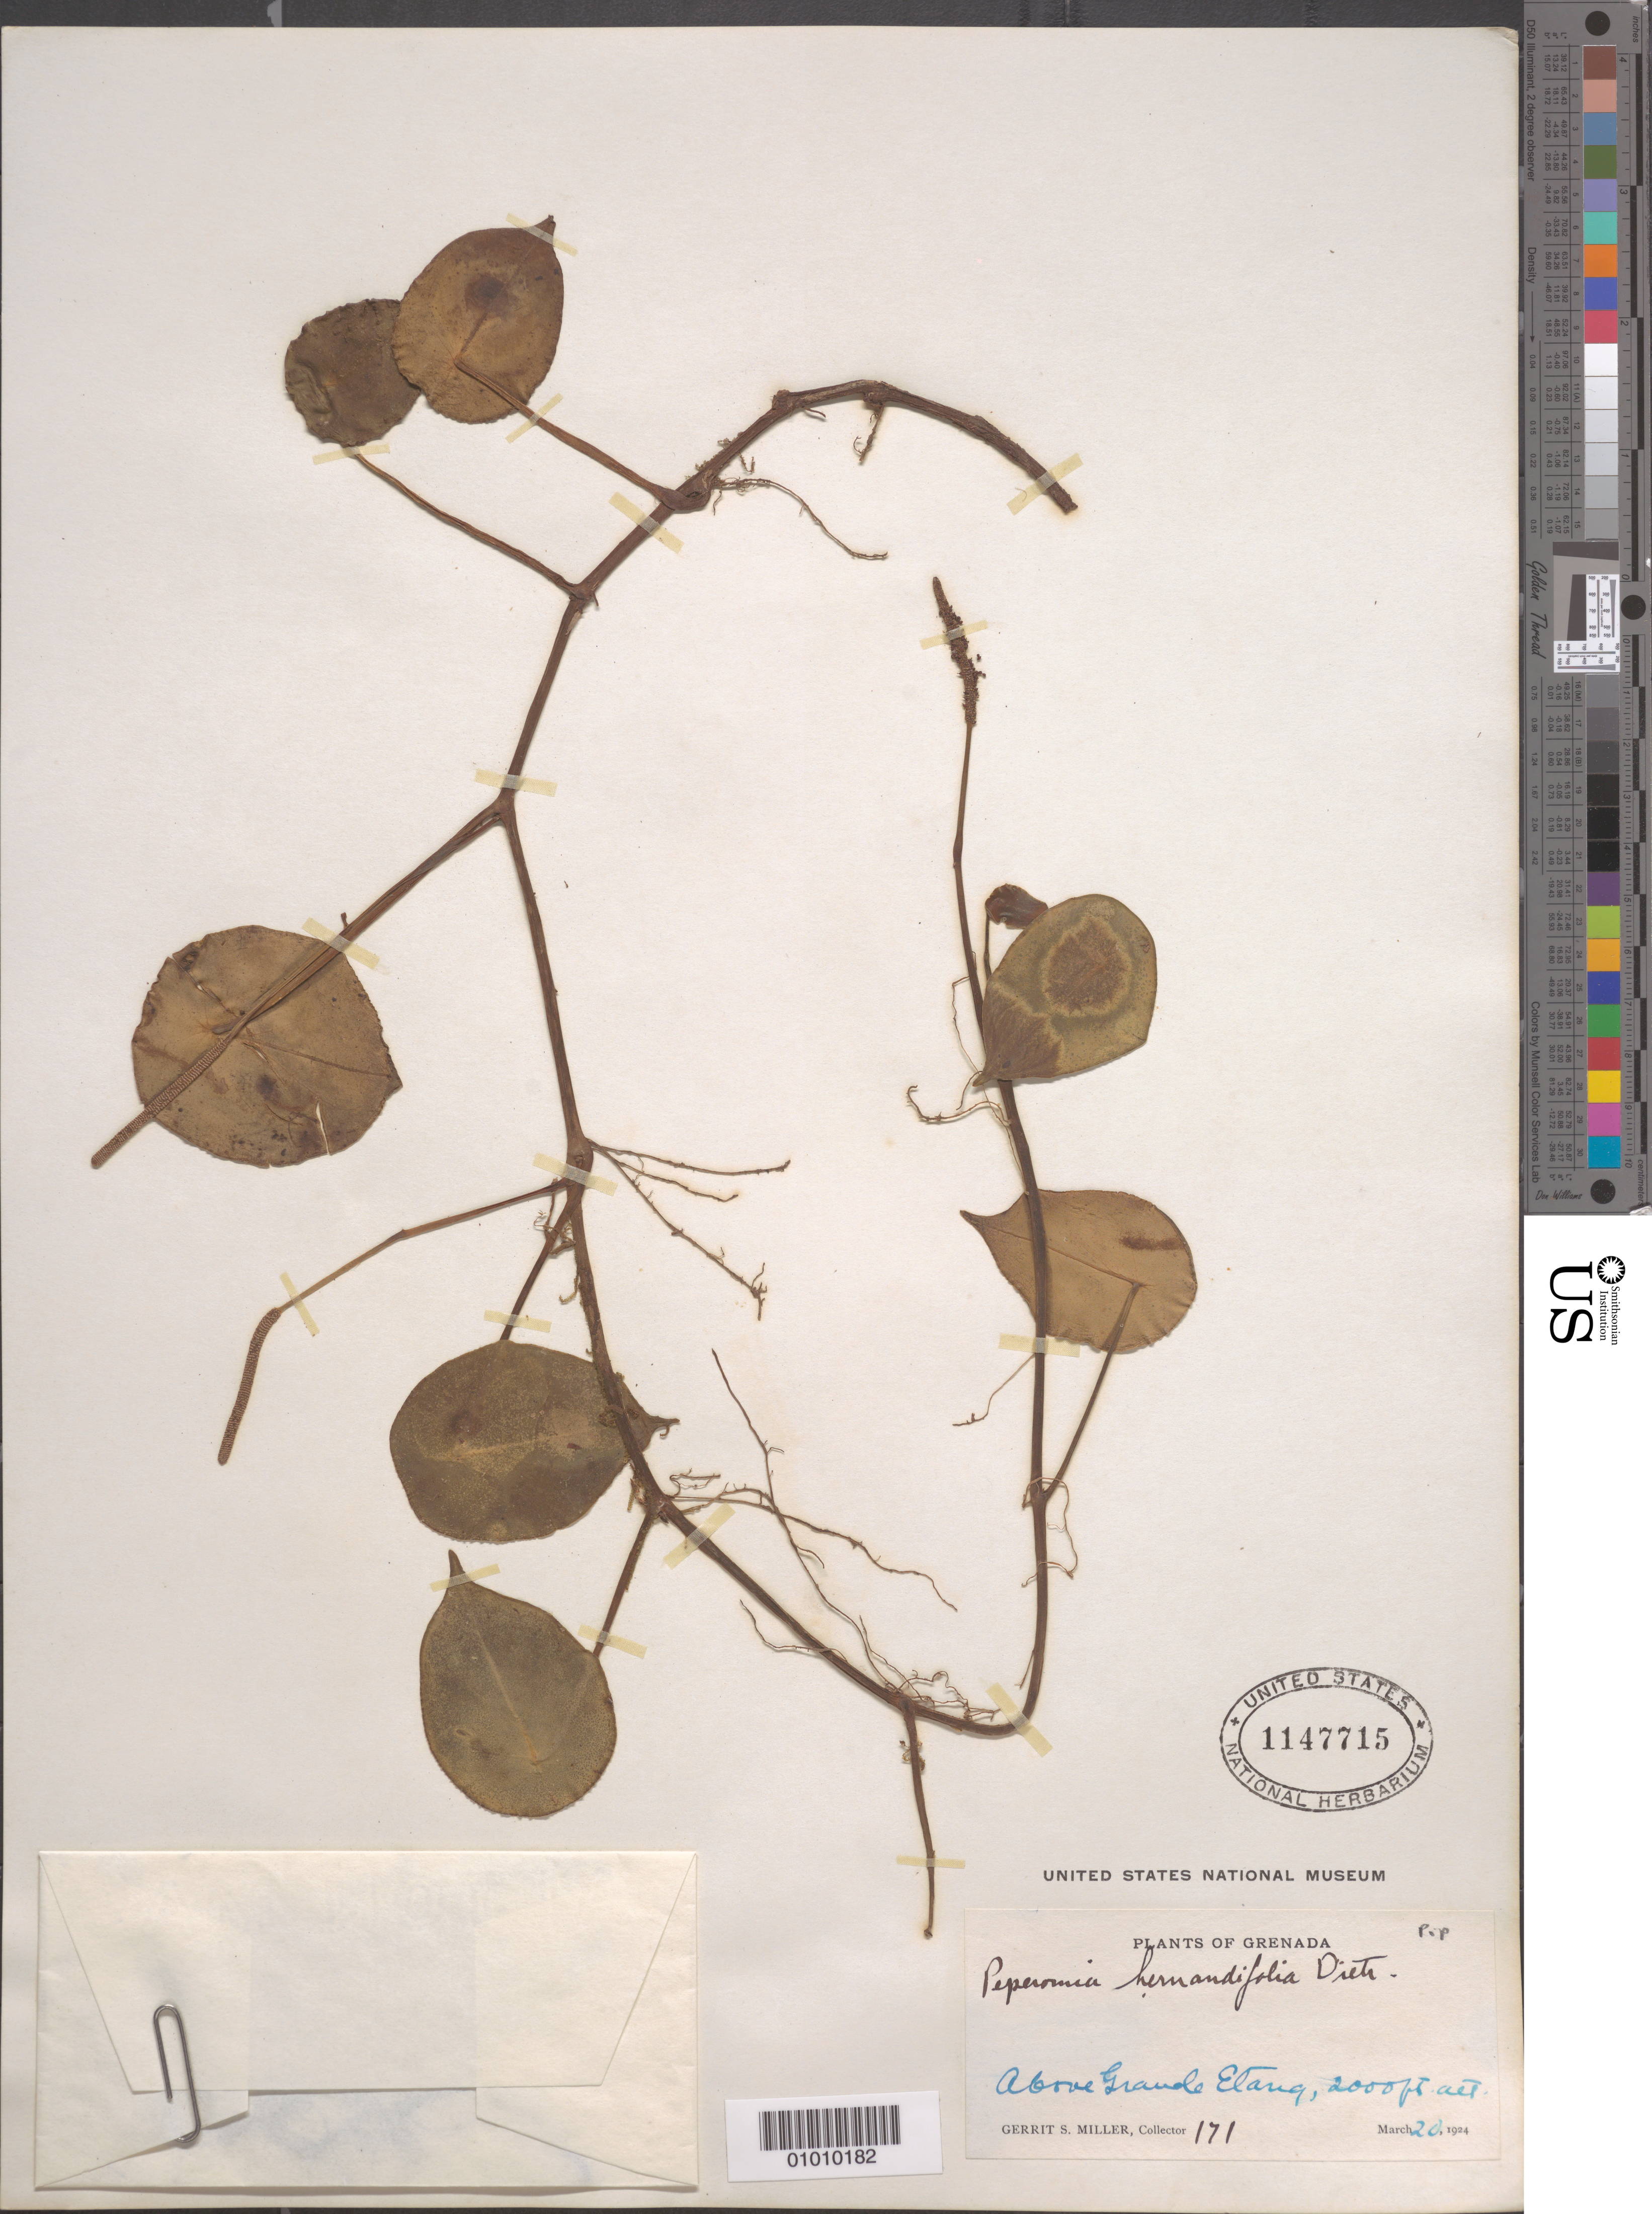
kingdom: Plantae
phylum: Tracheophyta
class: Magnoliopsida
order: Piperales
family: Piperaceae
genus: Peperomia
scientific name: Peperomia hernandiifolia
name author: (Vahl) A. Dietr.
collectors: G. S. Miller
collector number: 171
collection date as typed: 20 Mar 1924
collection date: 1924-03-20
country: Grenada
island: Grenada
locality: Above Grande Elanq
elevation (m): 610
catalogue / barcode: US 1147715